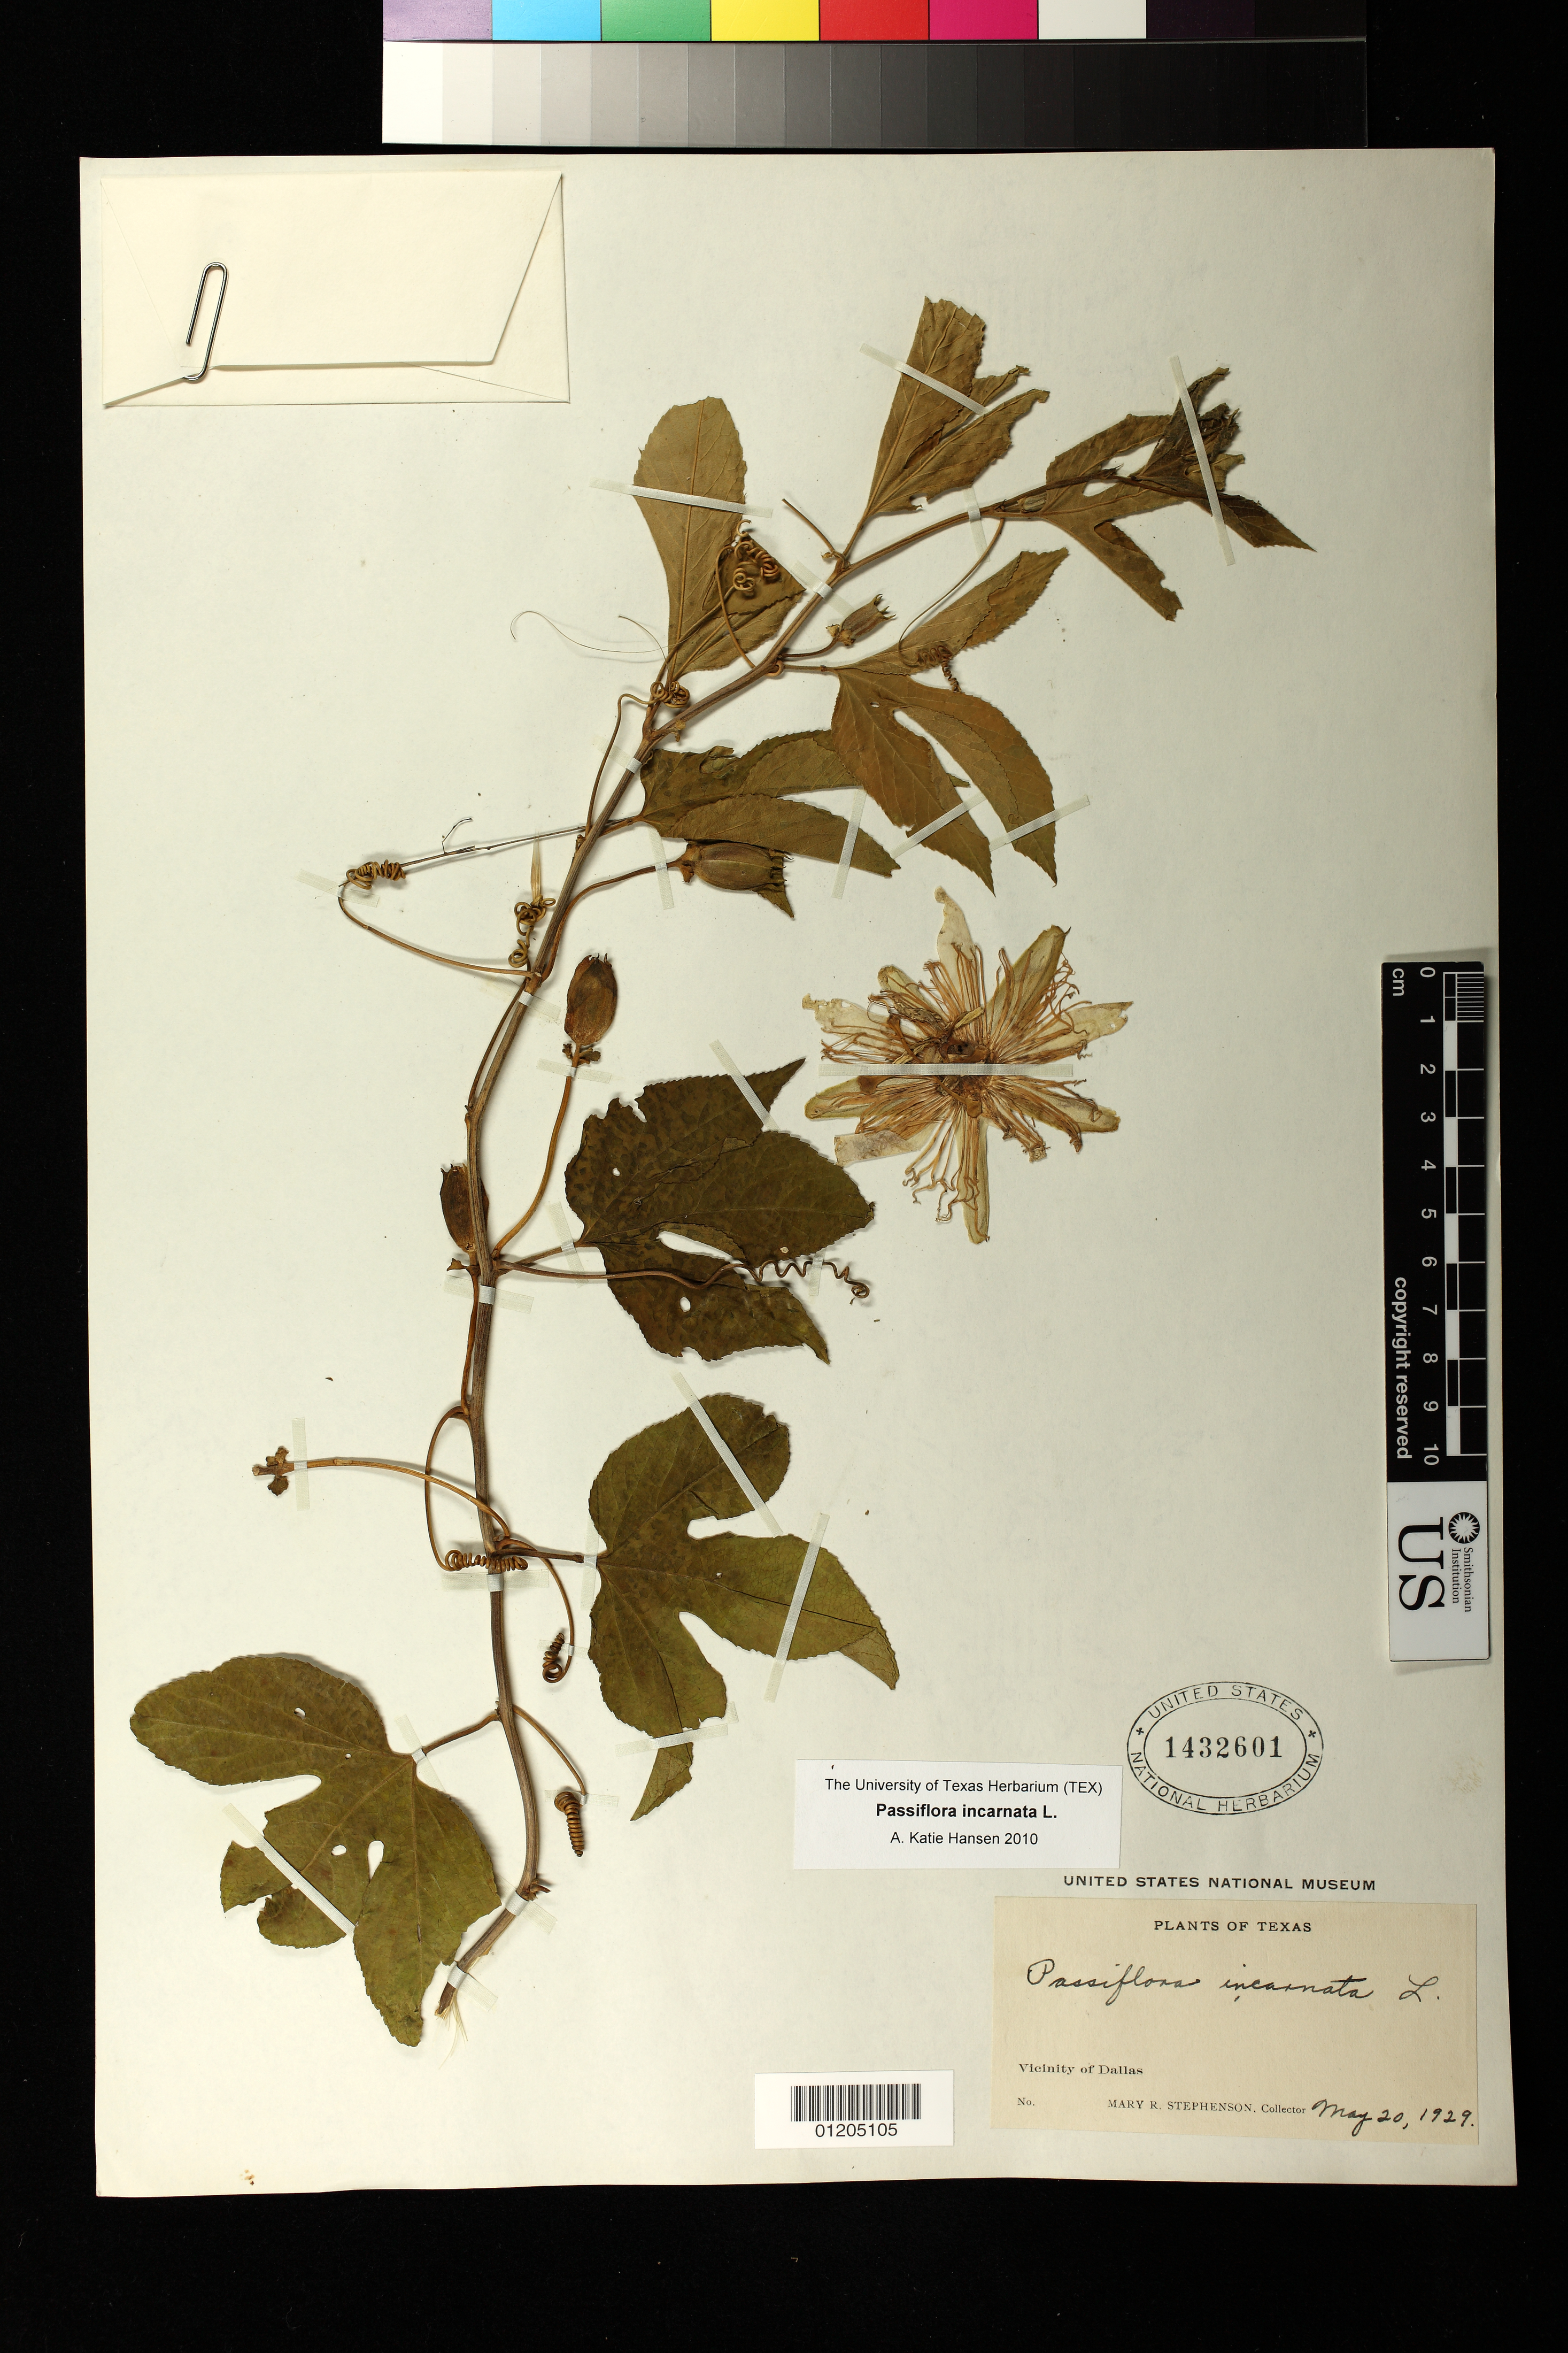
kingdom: Plantae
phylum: Tracheophyta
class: Magnoliopsida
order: Malpighiales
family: Passifloraceae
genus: Passiflora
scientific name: Passiflora incarnata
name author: L.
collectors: M. R. Stephenson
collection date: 1929-05-20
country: United States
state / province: Texas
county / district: Dallas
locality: Vicinity of Dallas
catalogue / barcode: US 1432601